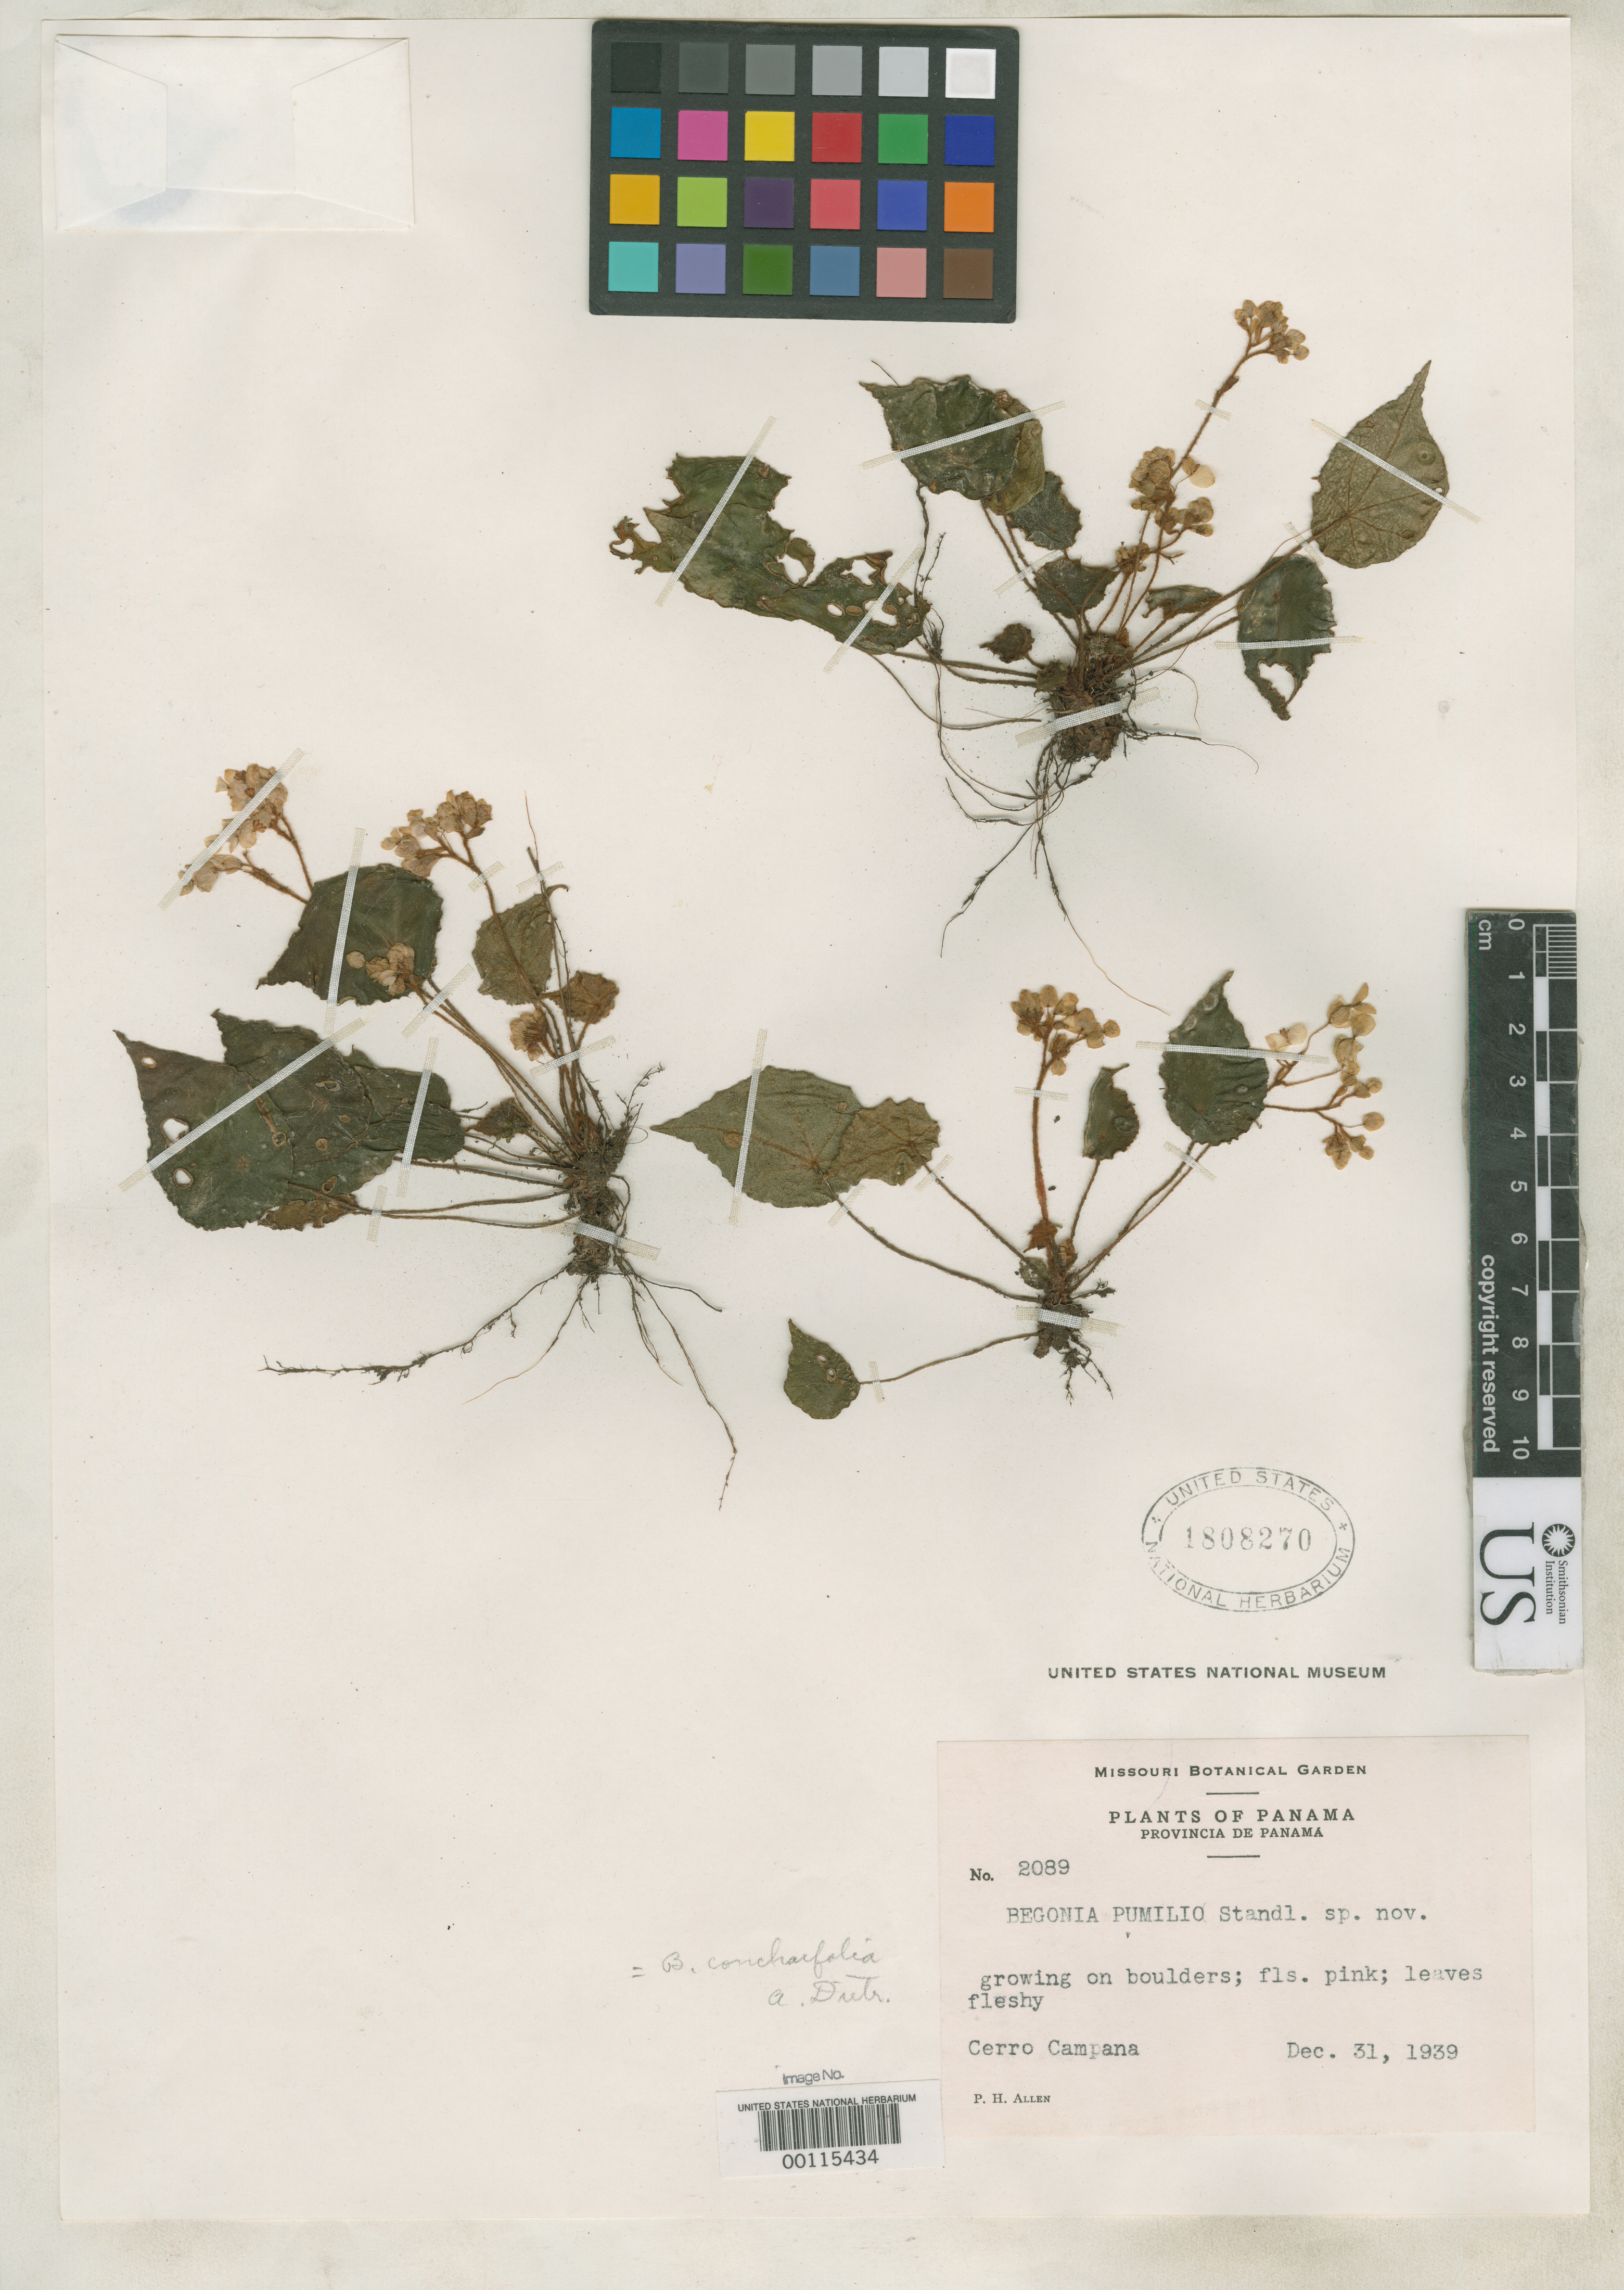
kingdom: Plantae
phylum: Tracheophyta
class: Magnoliopsida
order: Cucurbitales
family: Begoniaceae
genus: Begonia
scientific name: Begonia pumilio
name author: Standl. in Woodson & Schery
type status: Isotype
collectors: P. H. Allen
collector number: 2089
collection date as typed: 31 Dec 1939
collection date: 1939-12-31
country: Panama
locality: Cerro Campana.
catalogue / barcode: US 1808270